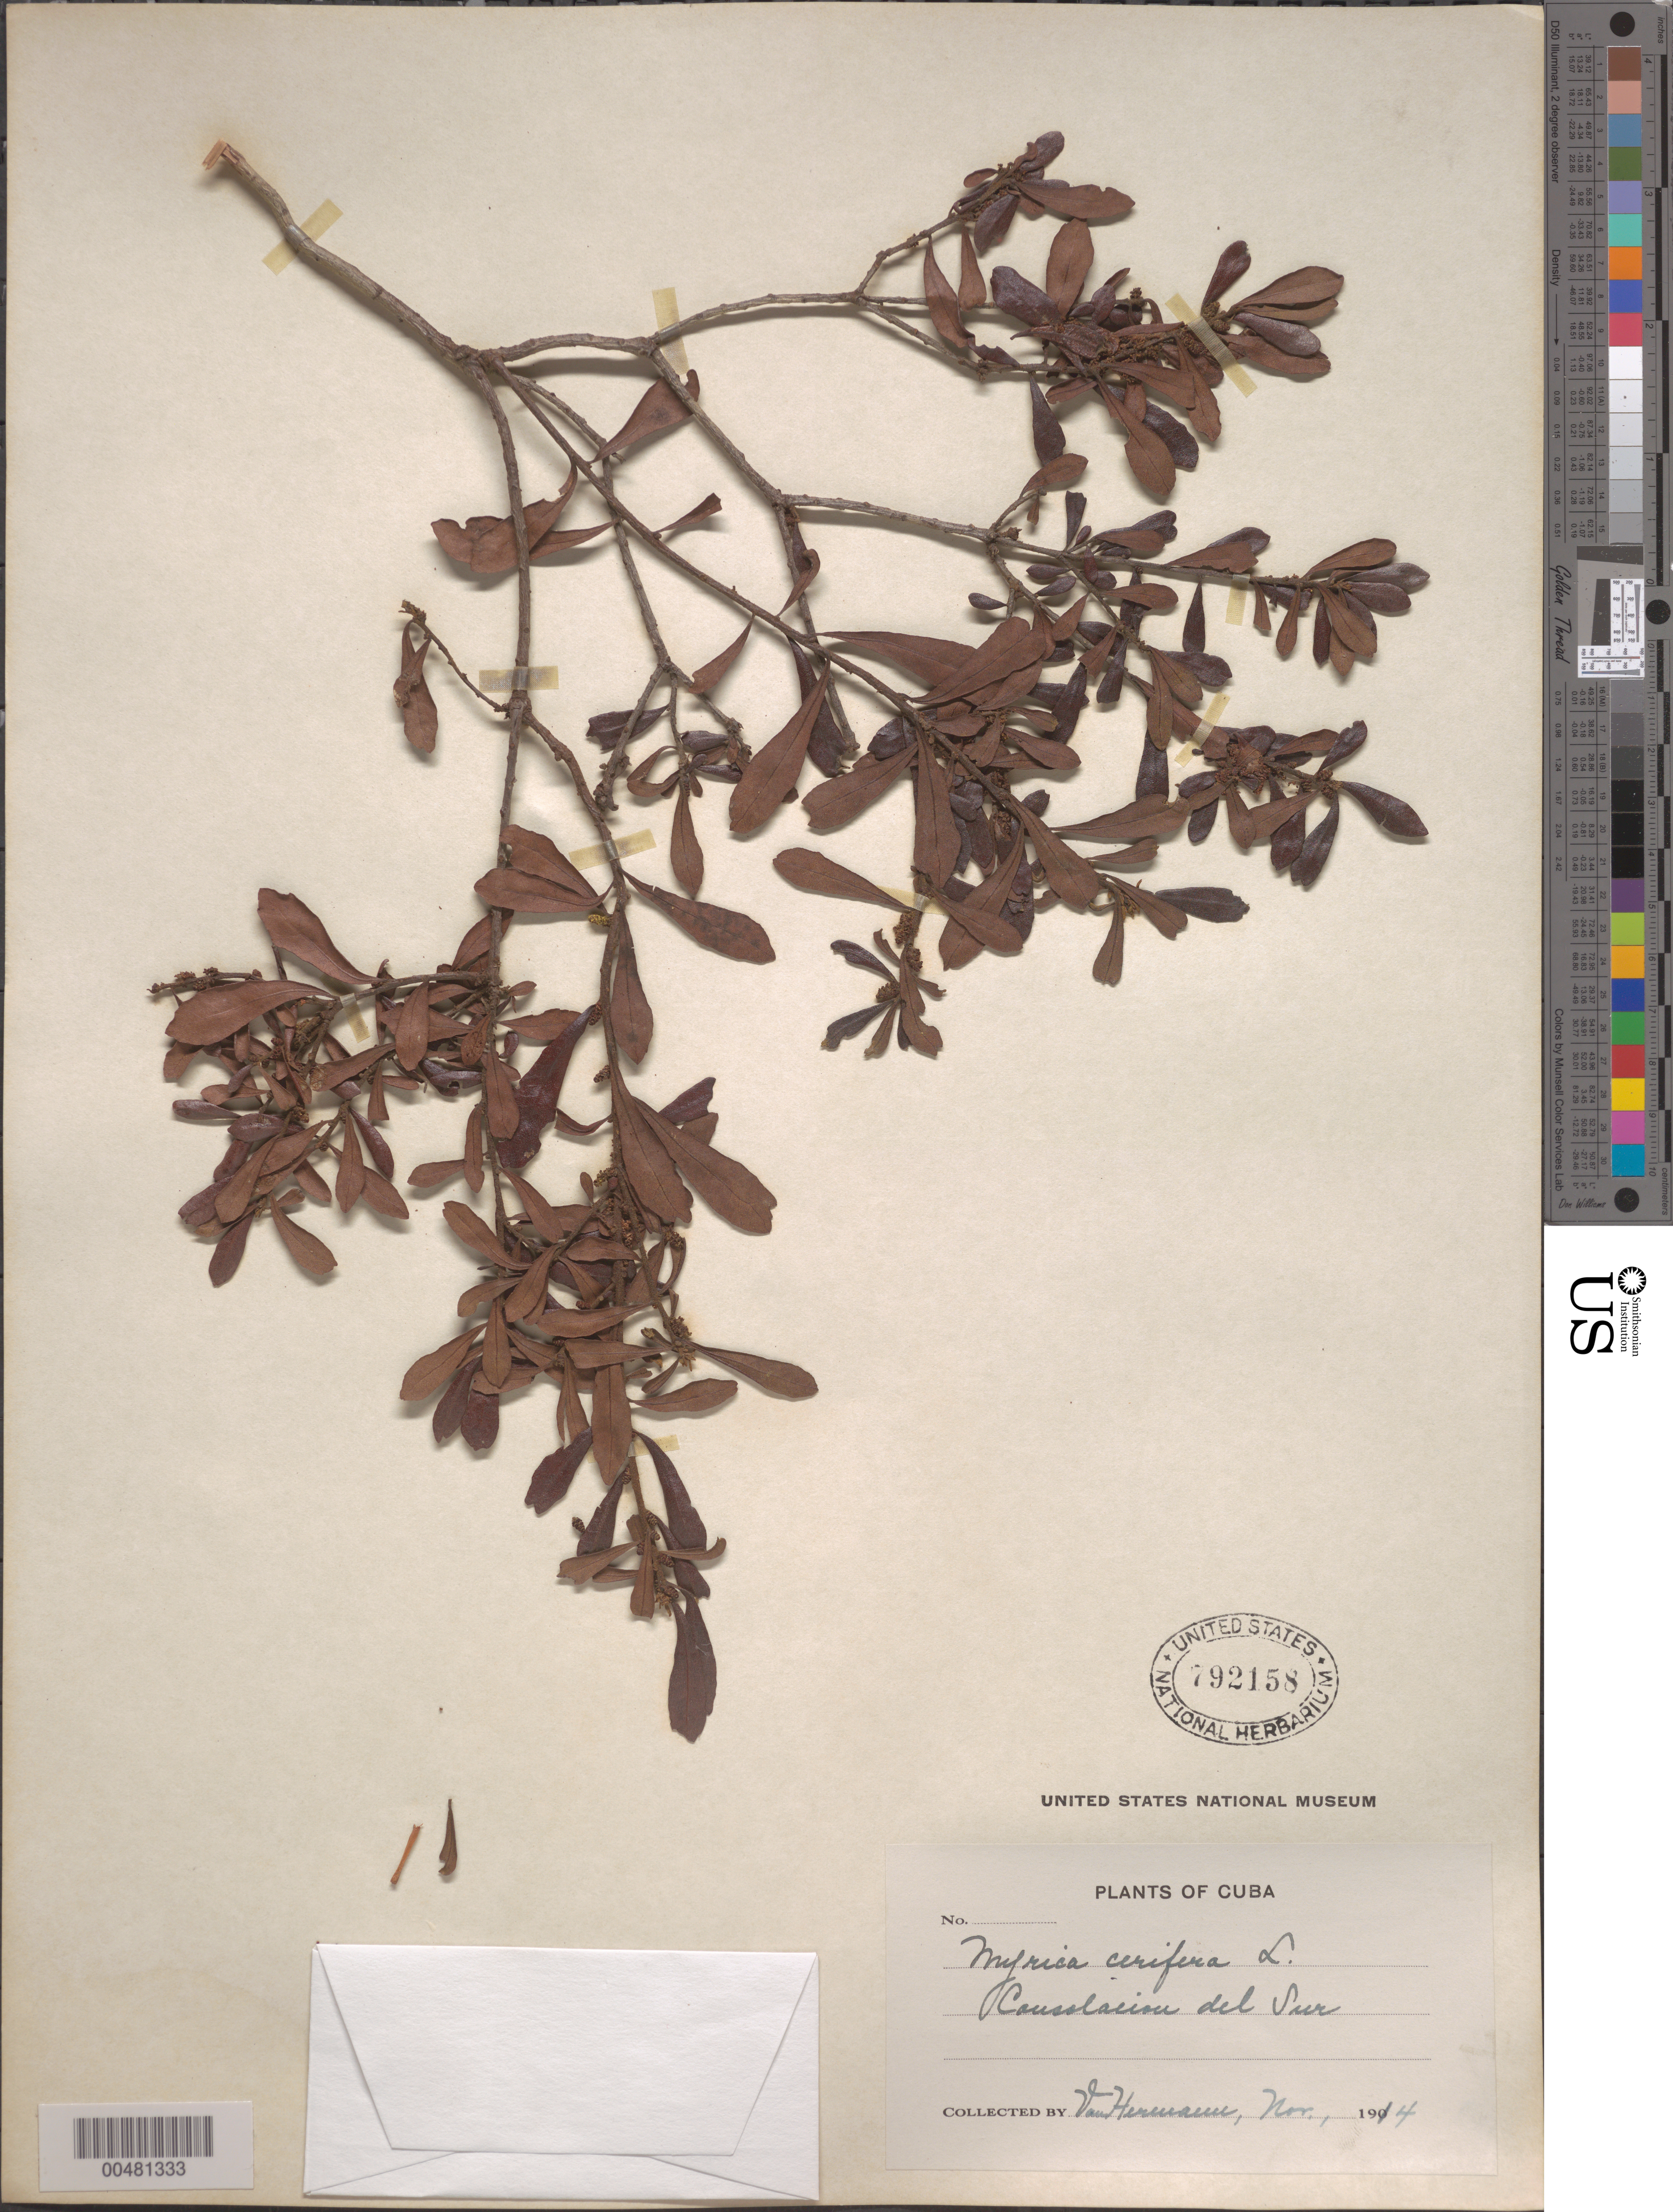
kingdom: Plantae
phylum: Tracheophyta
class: Magnoliopsida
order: Fagales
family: Myricaceae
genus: Morella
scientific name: Morella cerifera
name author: (L.) Small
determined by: Strong, M. T., (US), Smithsonian Institution - National Museum of Natural History (UNITED STATES)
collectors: H. A. Van Hermann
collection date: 1914-11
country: Cuba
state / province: Pinar del Rio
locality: Causslacion del Sur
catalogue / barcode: US 792158